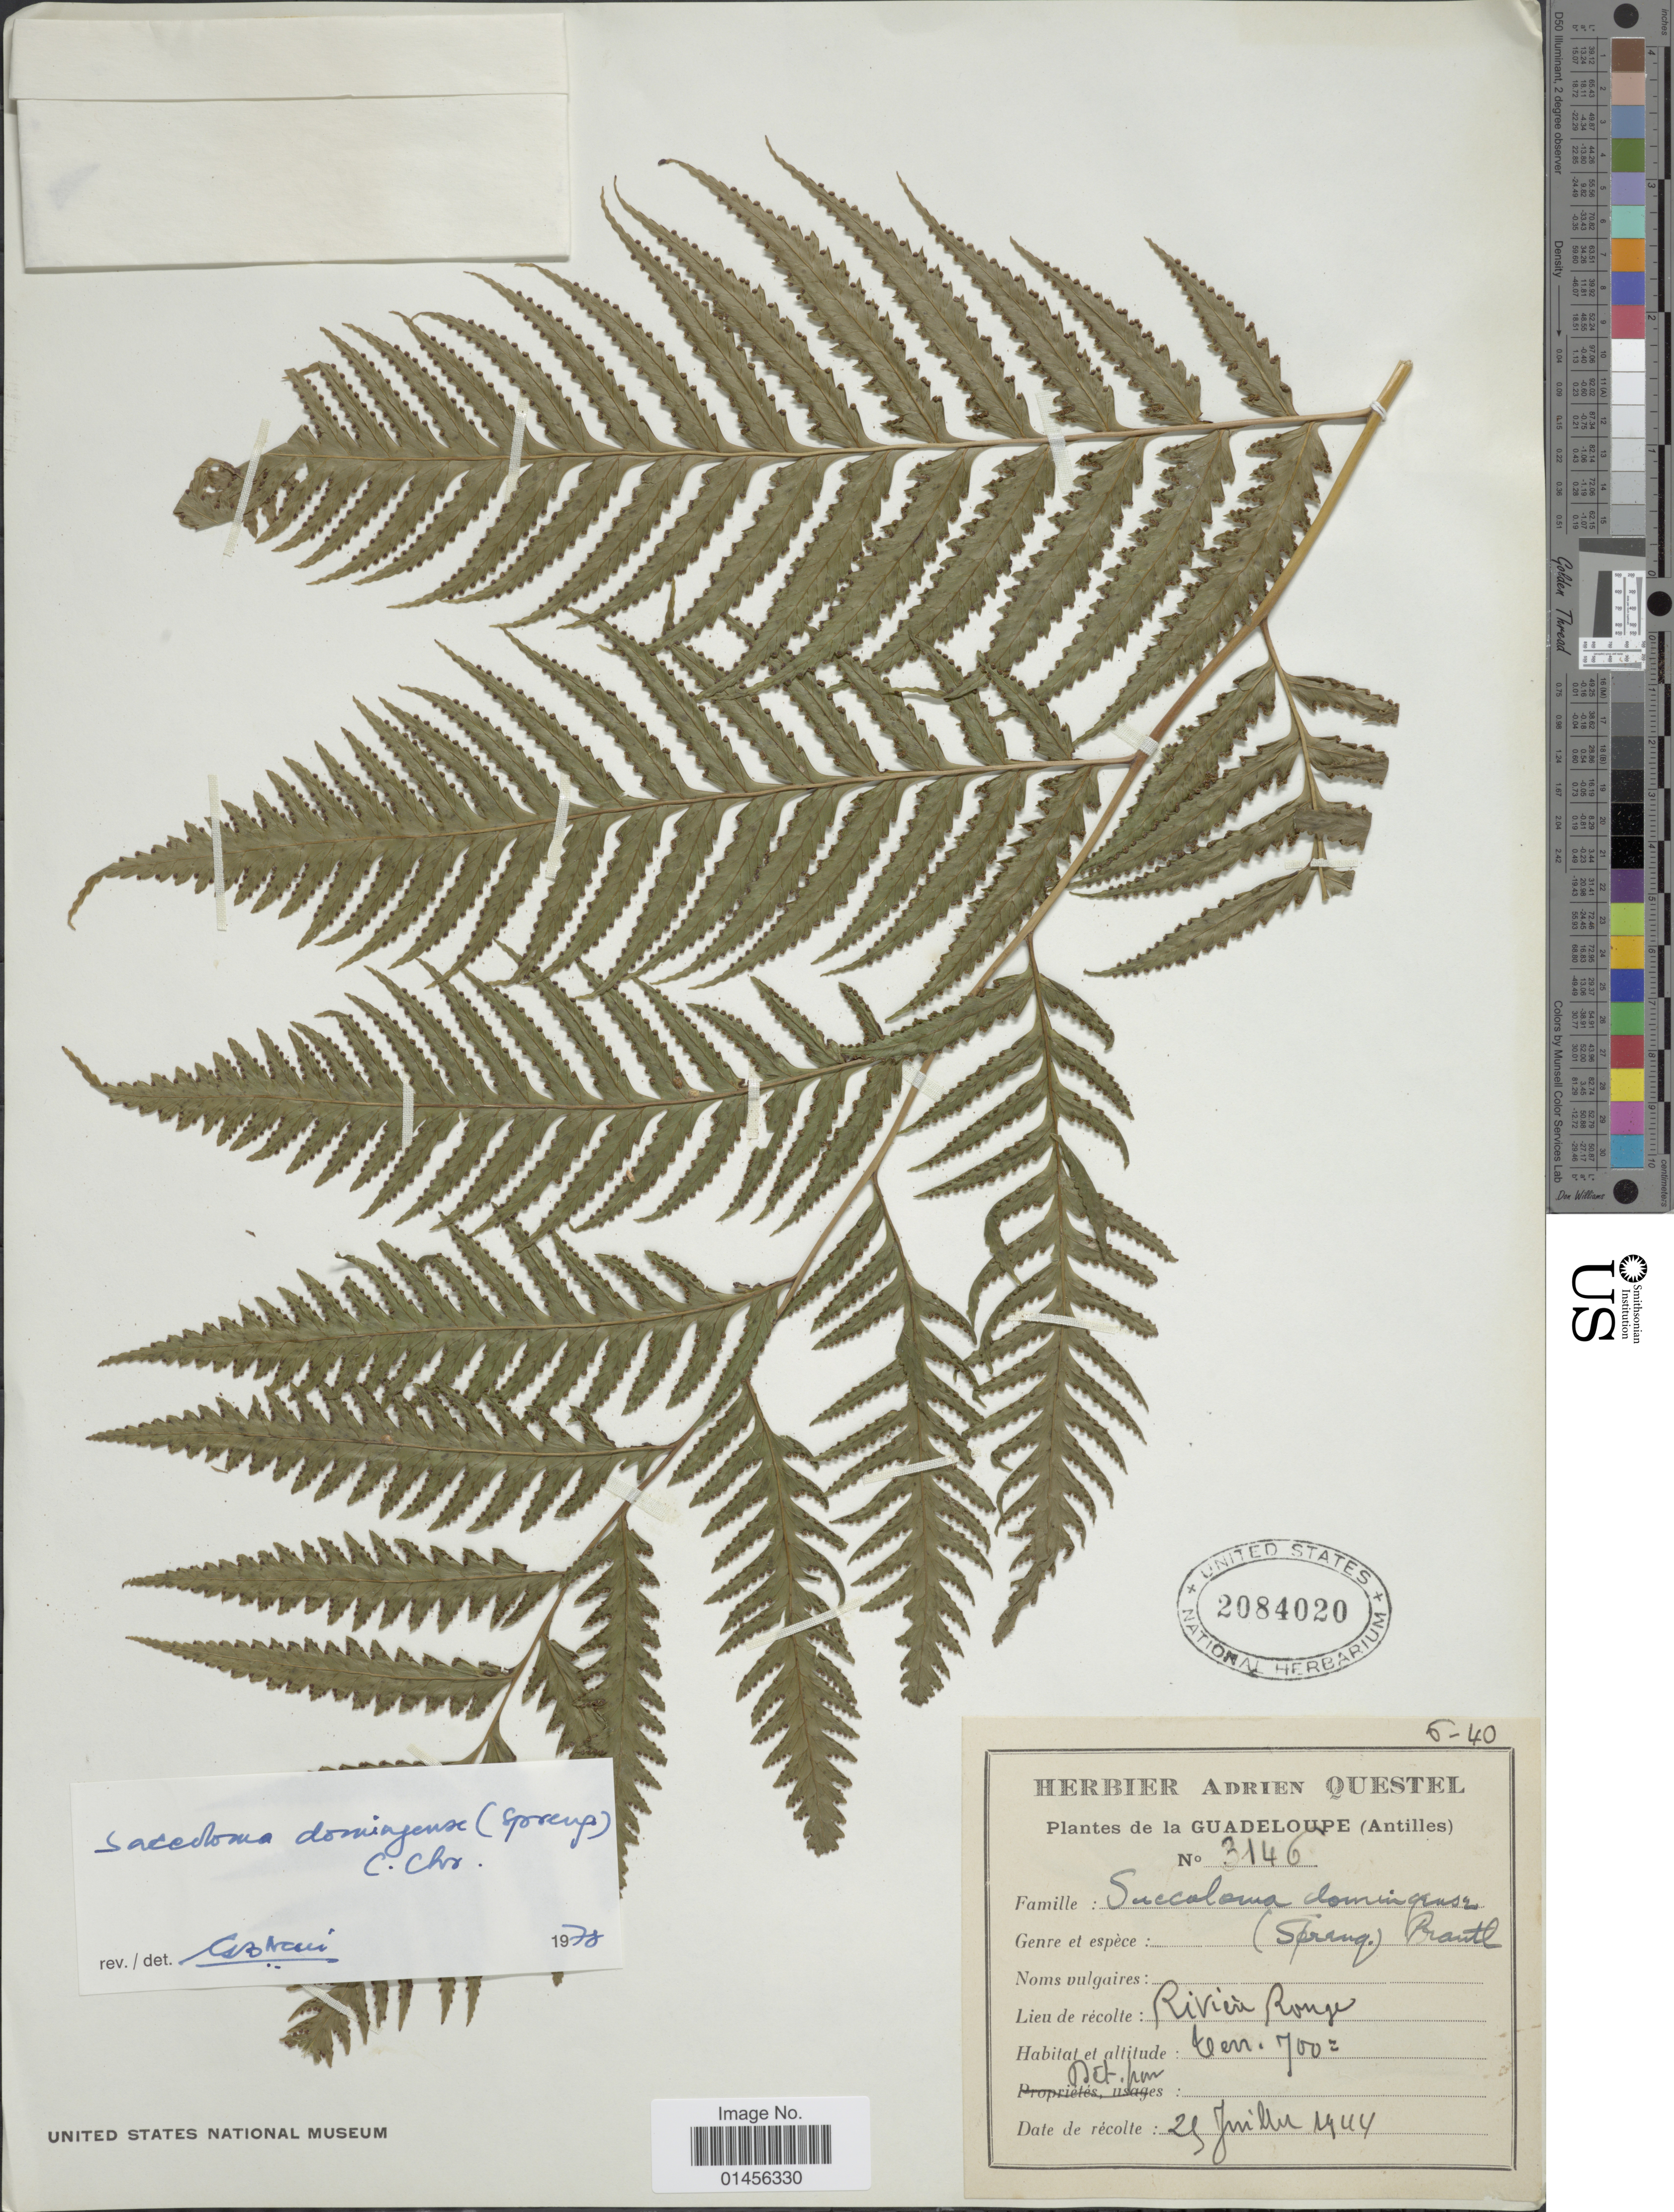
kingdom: Plantae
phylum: Tracheophyta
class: Polypodiopsida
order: Polypodiales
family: Saccolomataceae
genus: Saccoloma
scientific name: Saccoloma domingense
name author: (Spreng.) C. Chr.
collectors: ex herb. A. Questal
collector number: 3146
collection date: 1944-07-29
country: Guadeloupe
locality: Rivière Rouge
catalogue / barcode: US 2084020